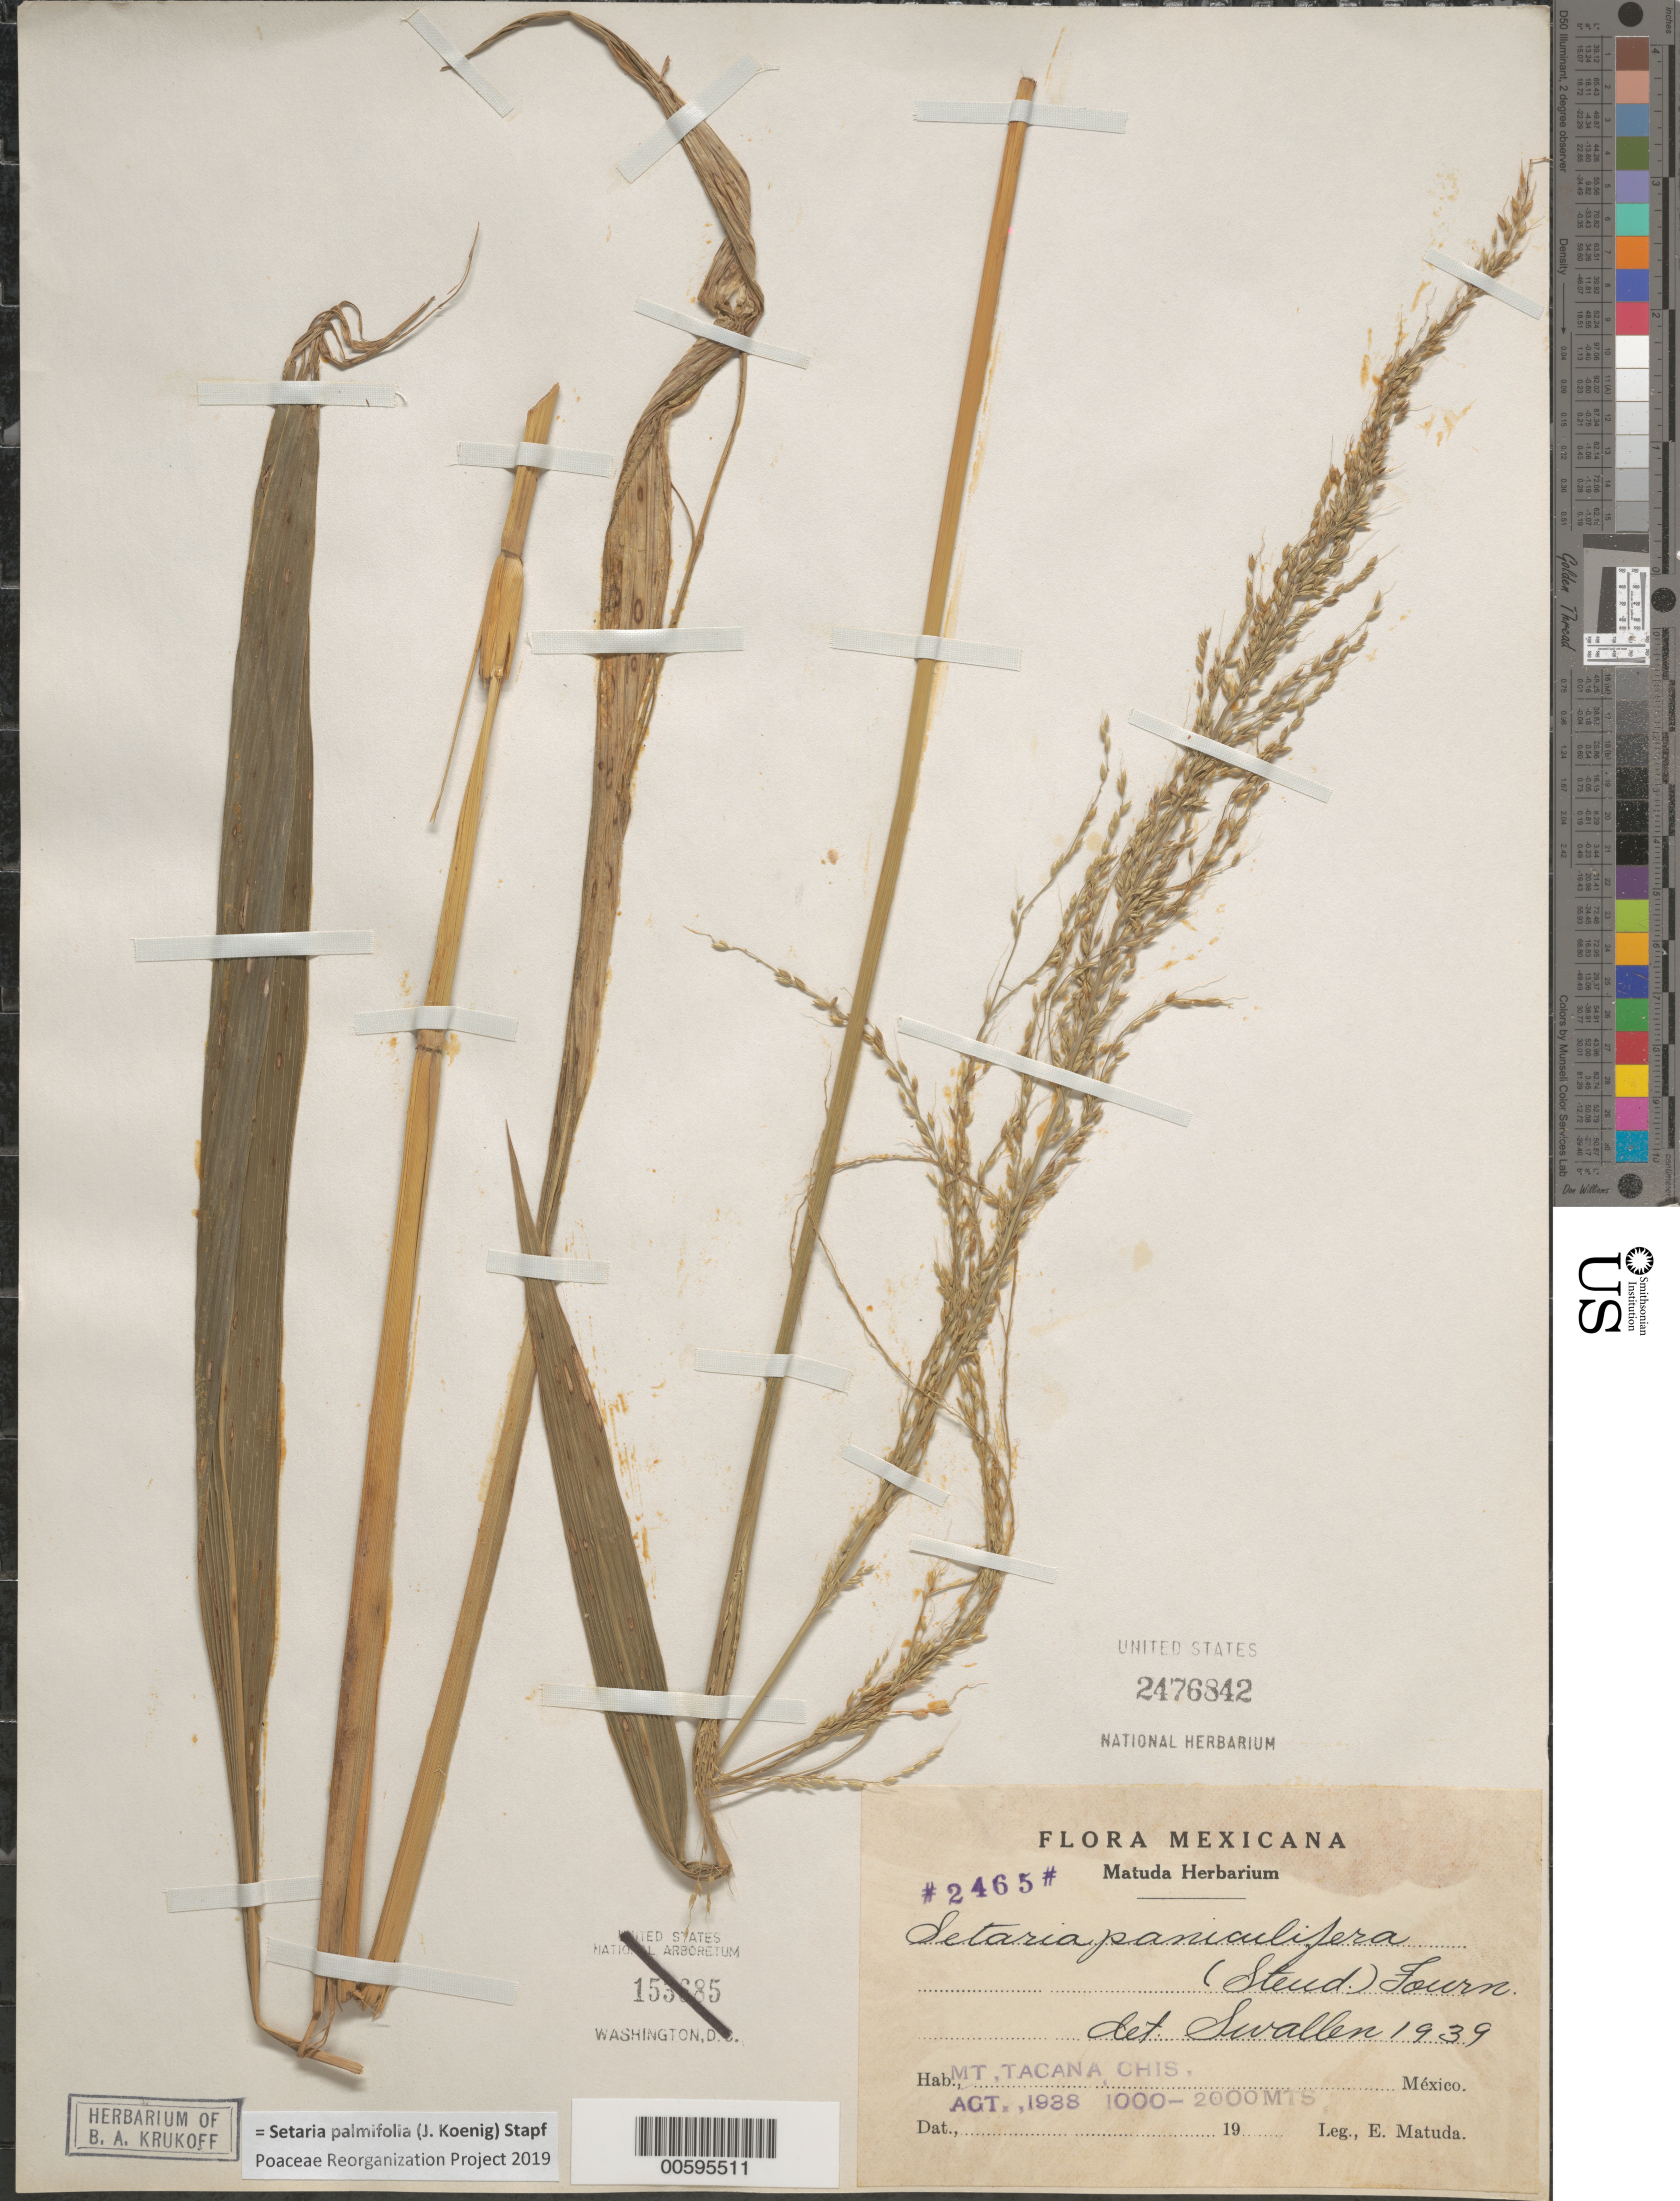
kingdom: Plantae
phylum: Tracheophyta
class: Liliopsida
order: Poales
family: Poaceae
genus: Setaria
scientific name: Setaria palmifolia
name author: (J. Koenig) Stapf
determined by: Poaceae Reorganization Project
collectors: E. Matuda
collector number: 2465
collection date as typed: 0 Aug 1938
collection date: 1938-08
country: Mexico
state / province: Chiapas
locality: Mt. Taoana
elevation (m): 1000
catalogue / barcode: US 2476842